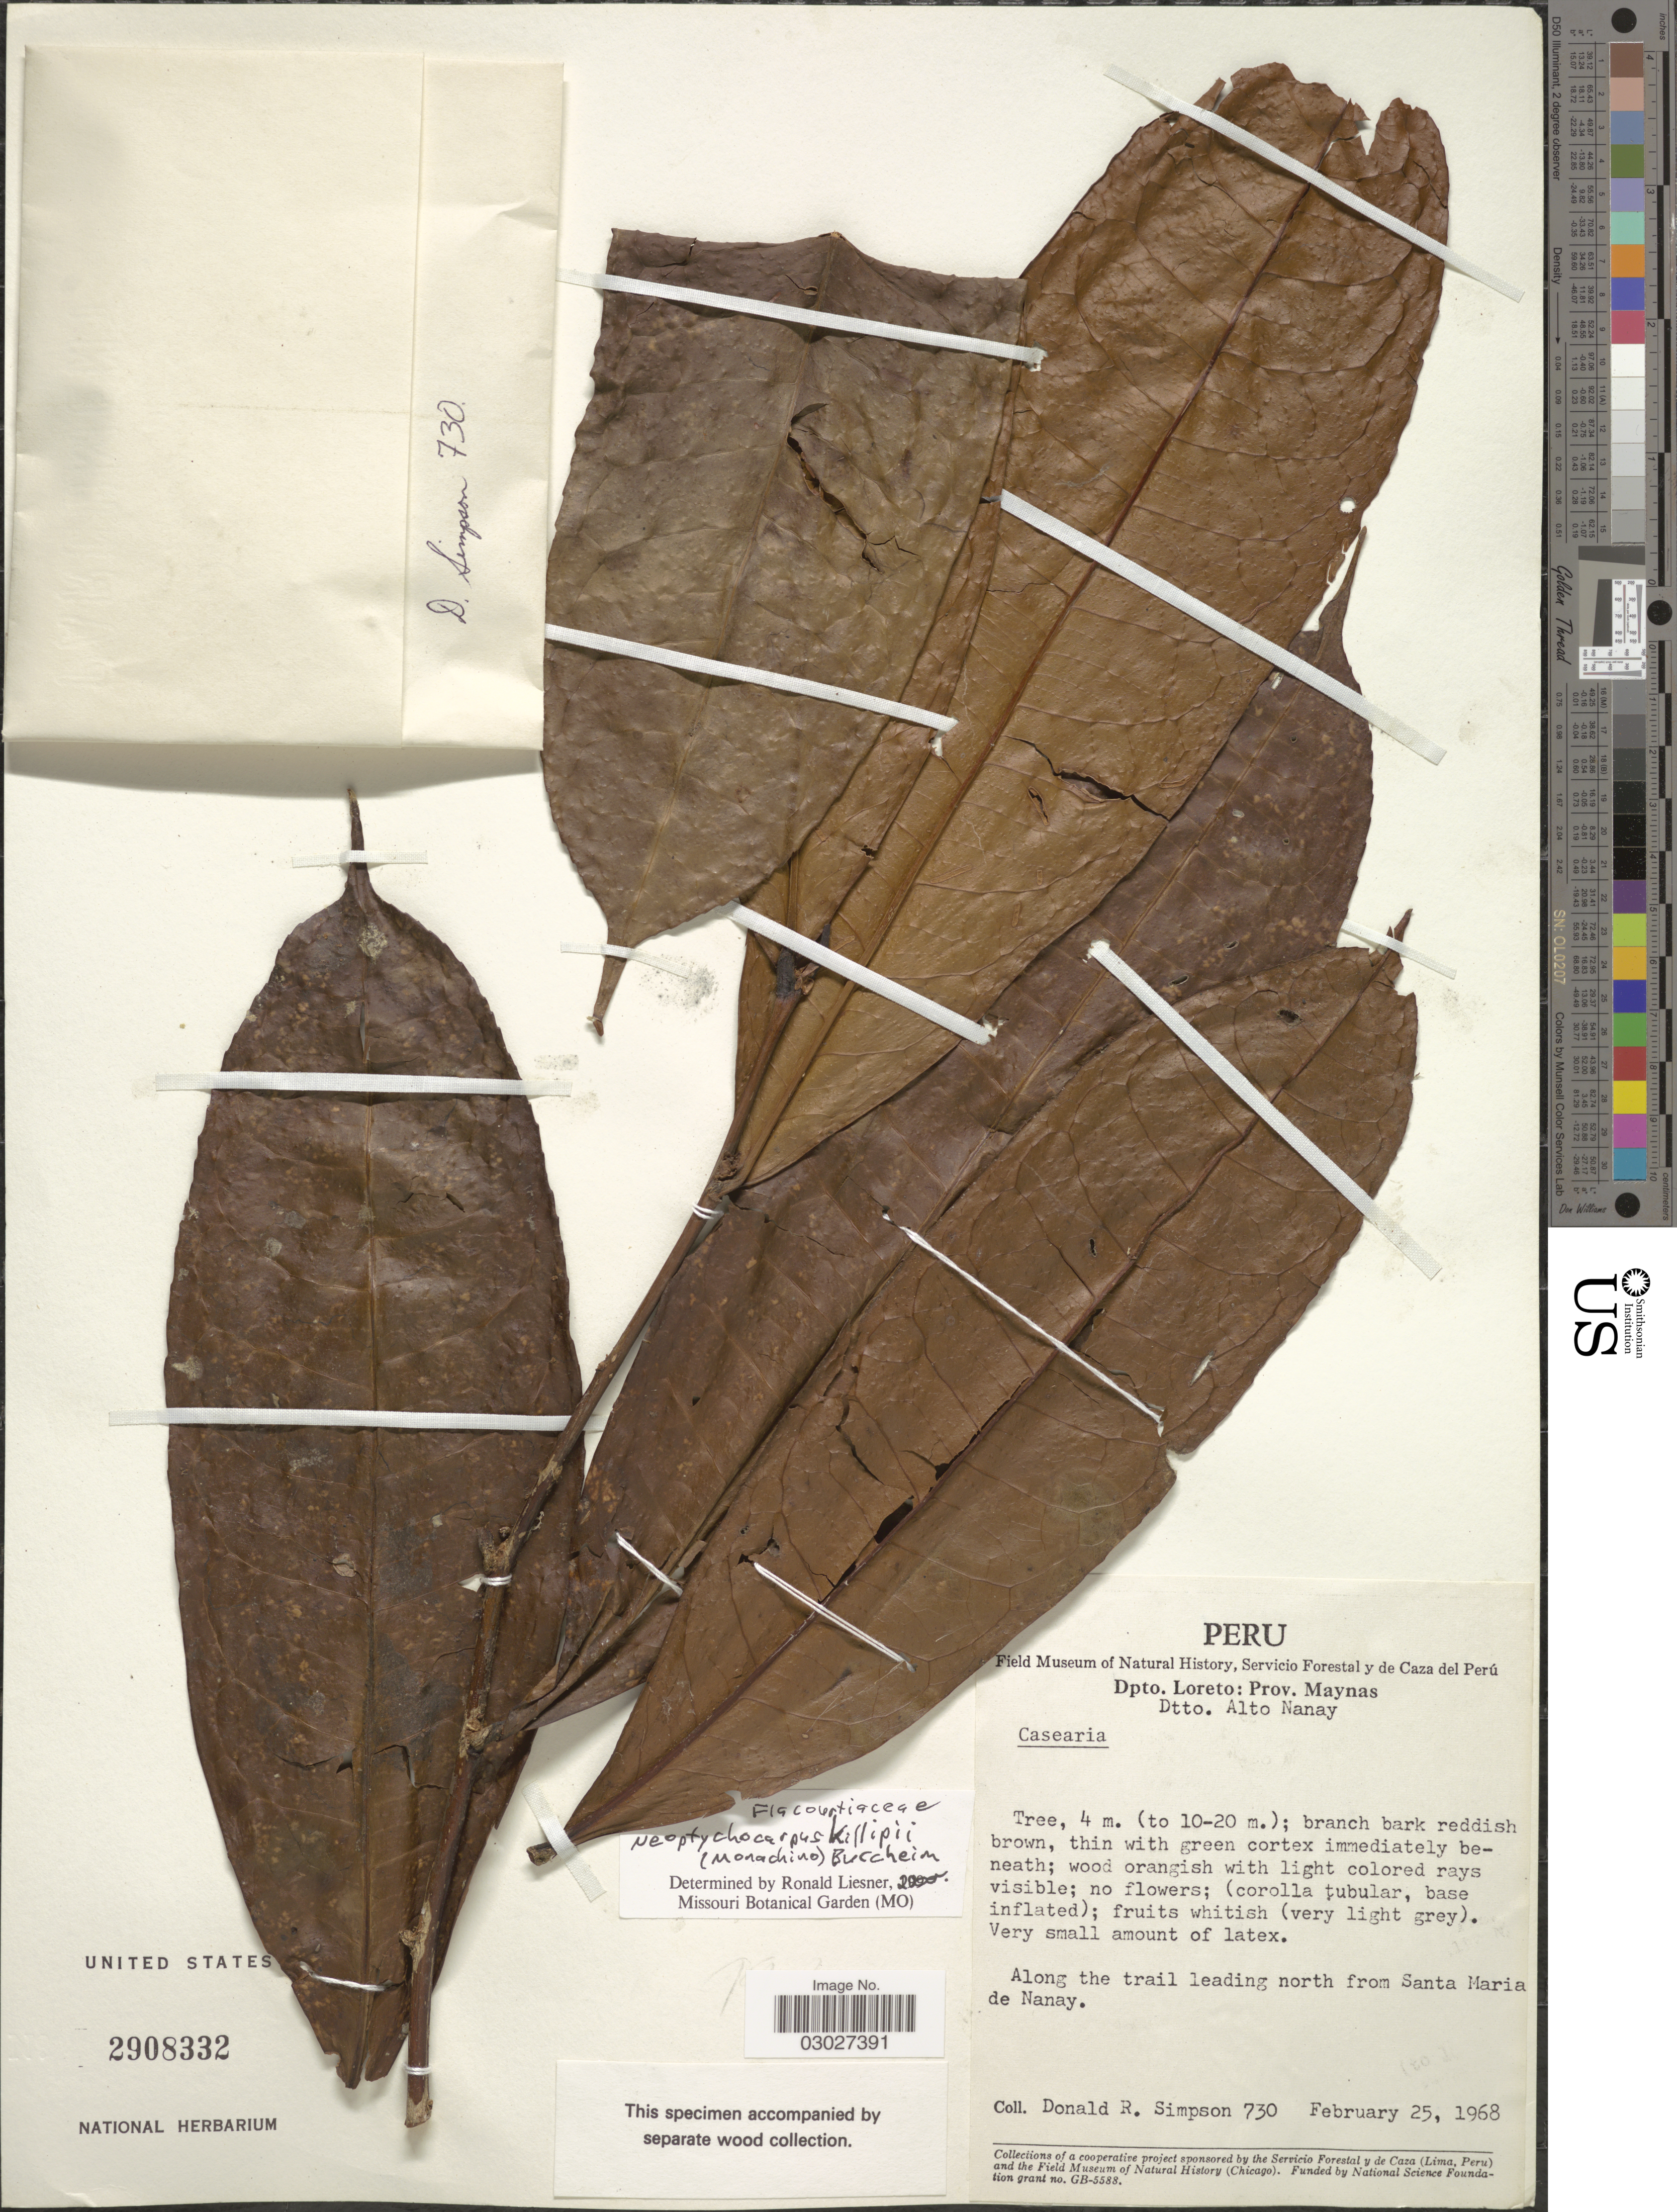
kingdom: Plantae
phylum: Tracheophyta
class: Magnoliopsida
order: Malpighiales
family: Salicaceae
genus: Casearia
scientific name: Casearia killipii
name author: (Monach.) Mestier et al.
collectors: D. R. Simpson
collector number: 730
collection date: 1968-02-25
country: Peru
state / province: Loreto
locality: Dpto. Loreto: Prov. Maynas, Dtto. Alto Nanay. along the trail leading north from Santa Maria de Nanay.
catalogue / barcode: US 2908332